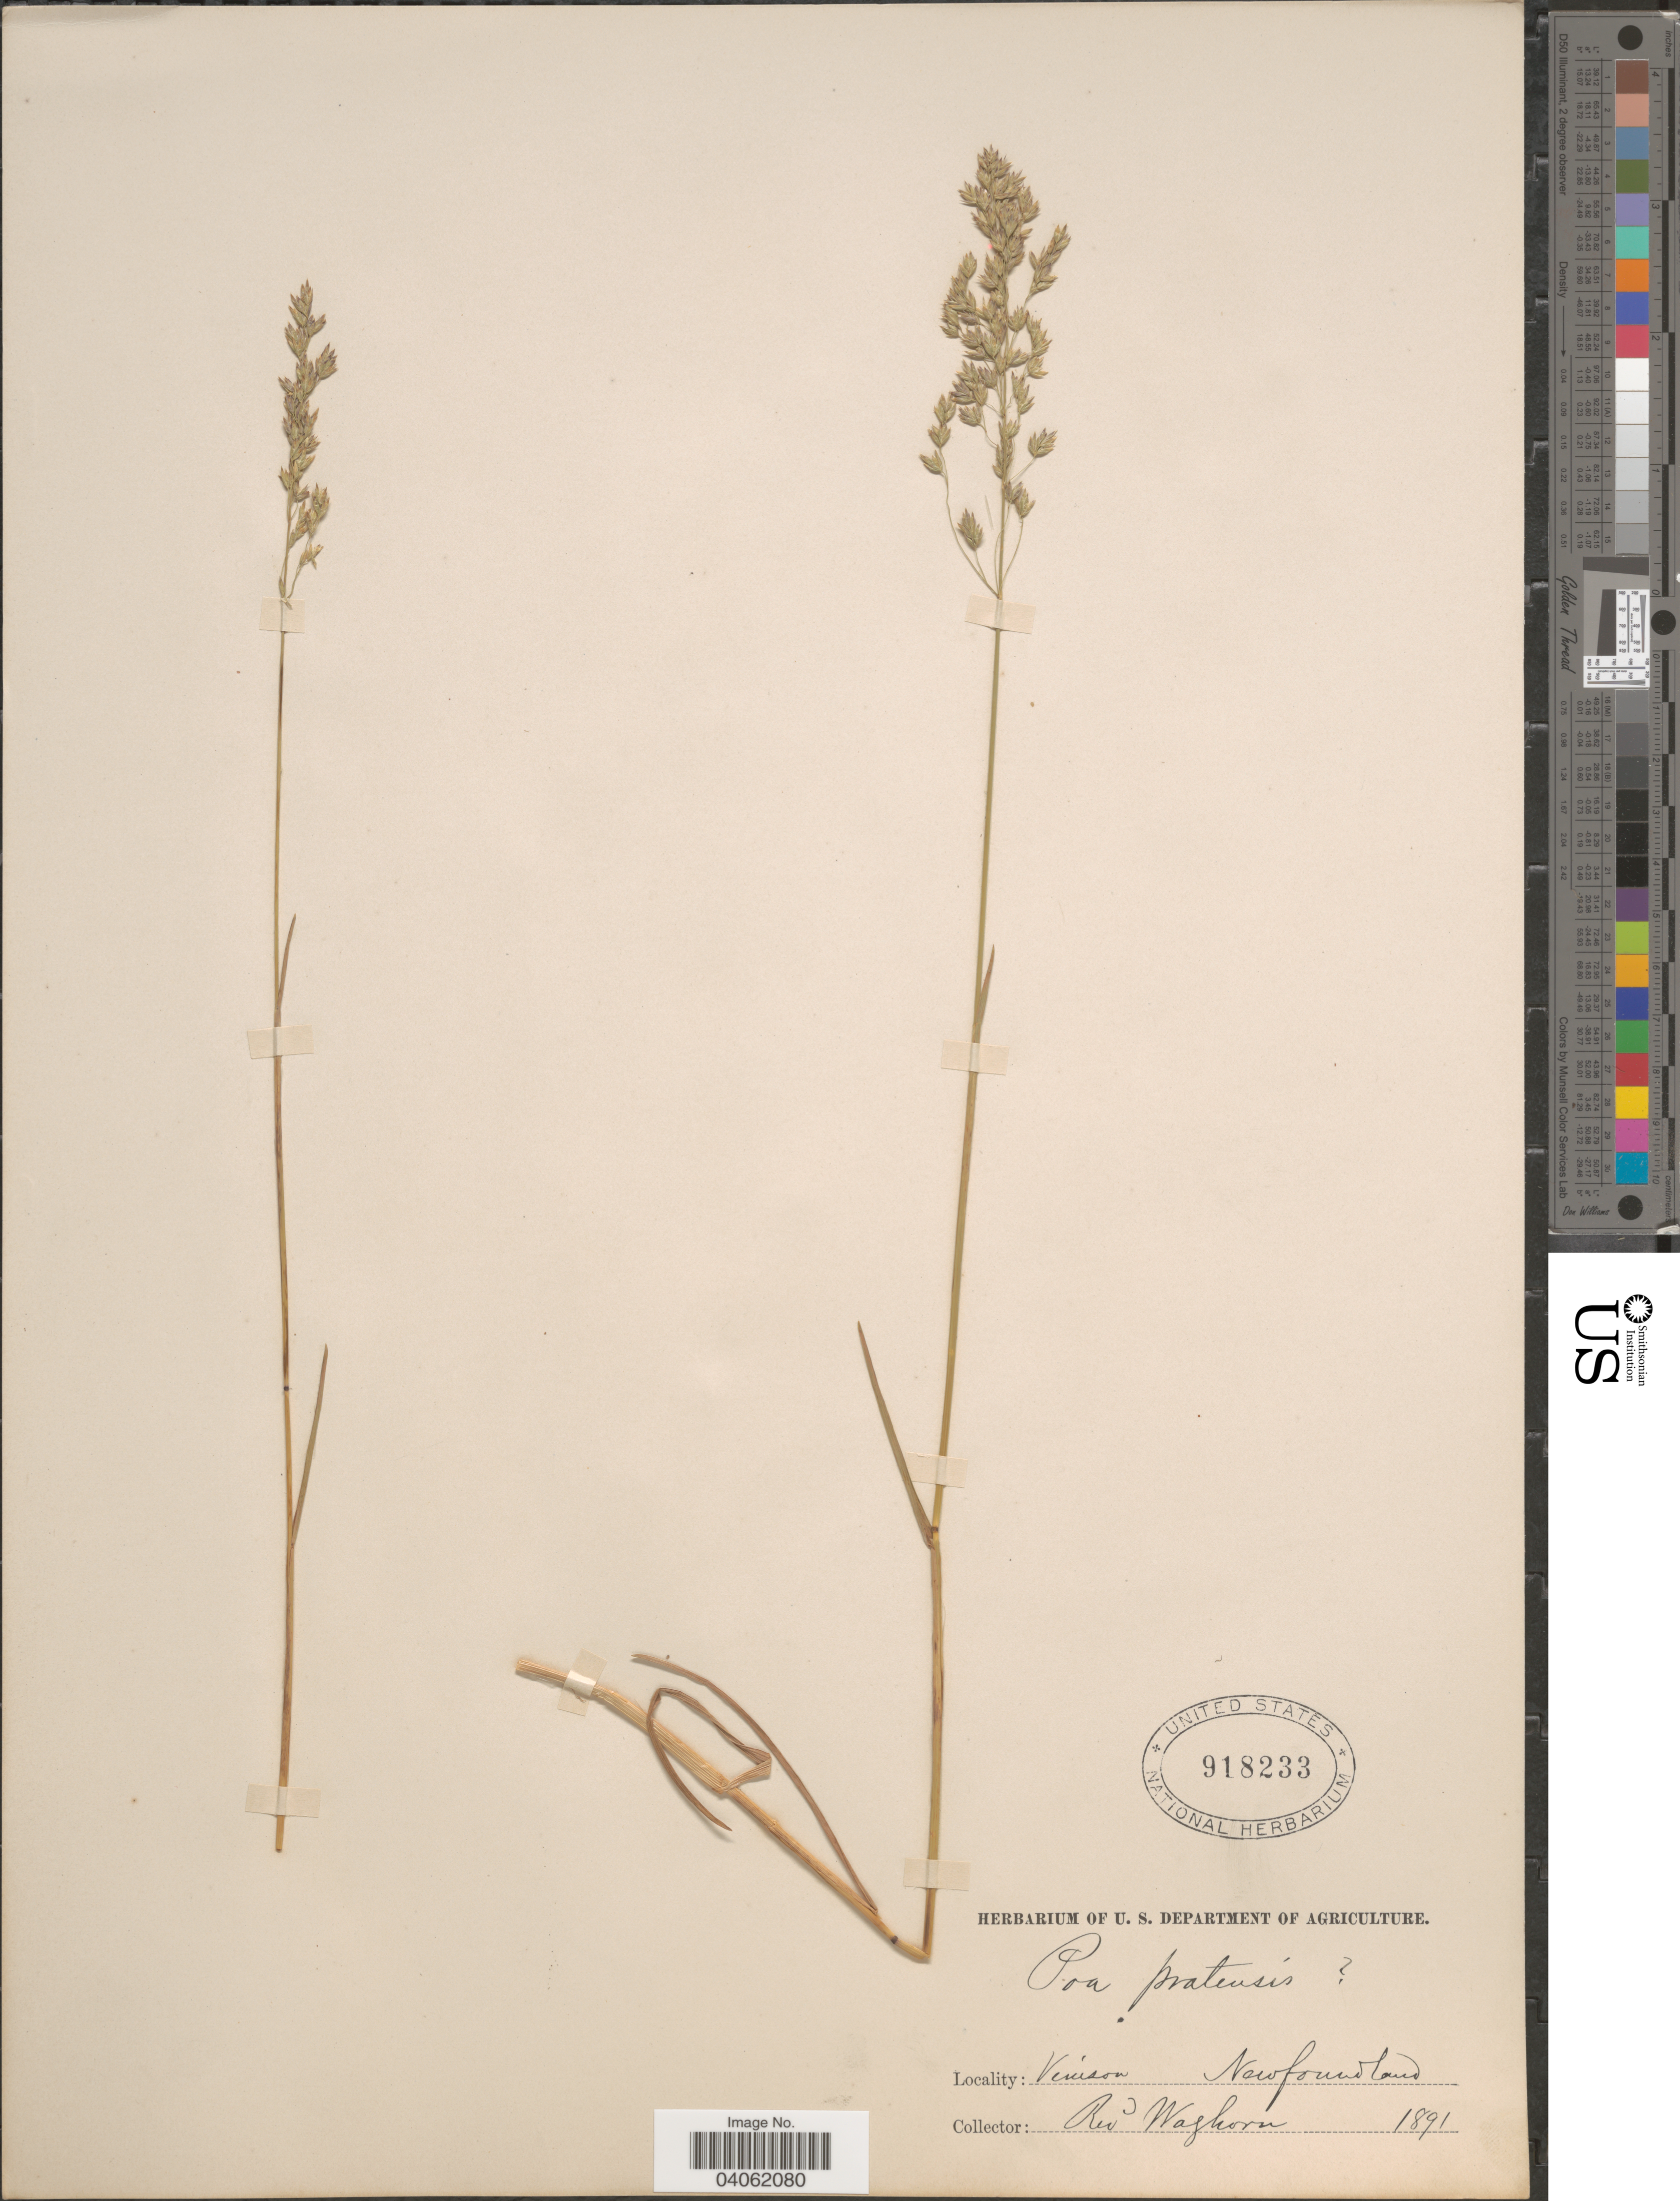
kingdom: Plantae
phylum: Tracheophyta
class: Liliopsida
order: Poales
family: Poaceae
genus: Poa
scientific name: Poa pratensis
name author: L.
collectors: Waghorn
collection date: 1891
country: Canada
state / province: Newfoundland and Labrador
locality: Venison.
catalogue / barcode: US 918233